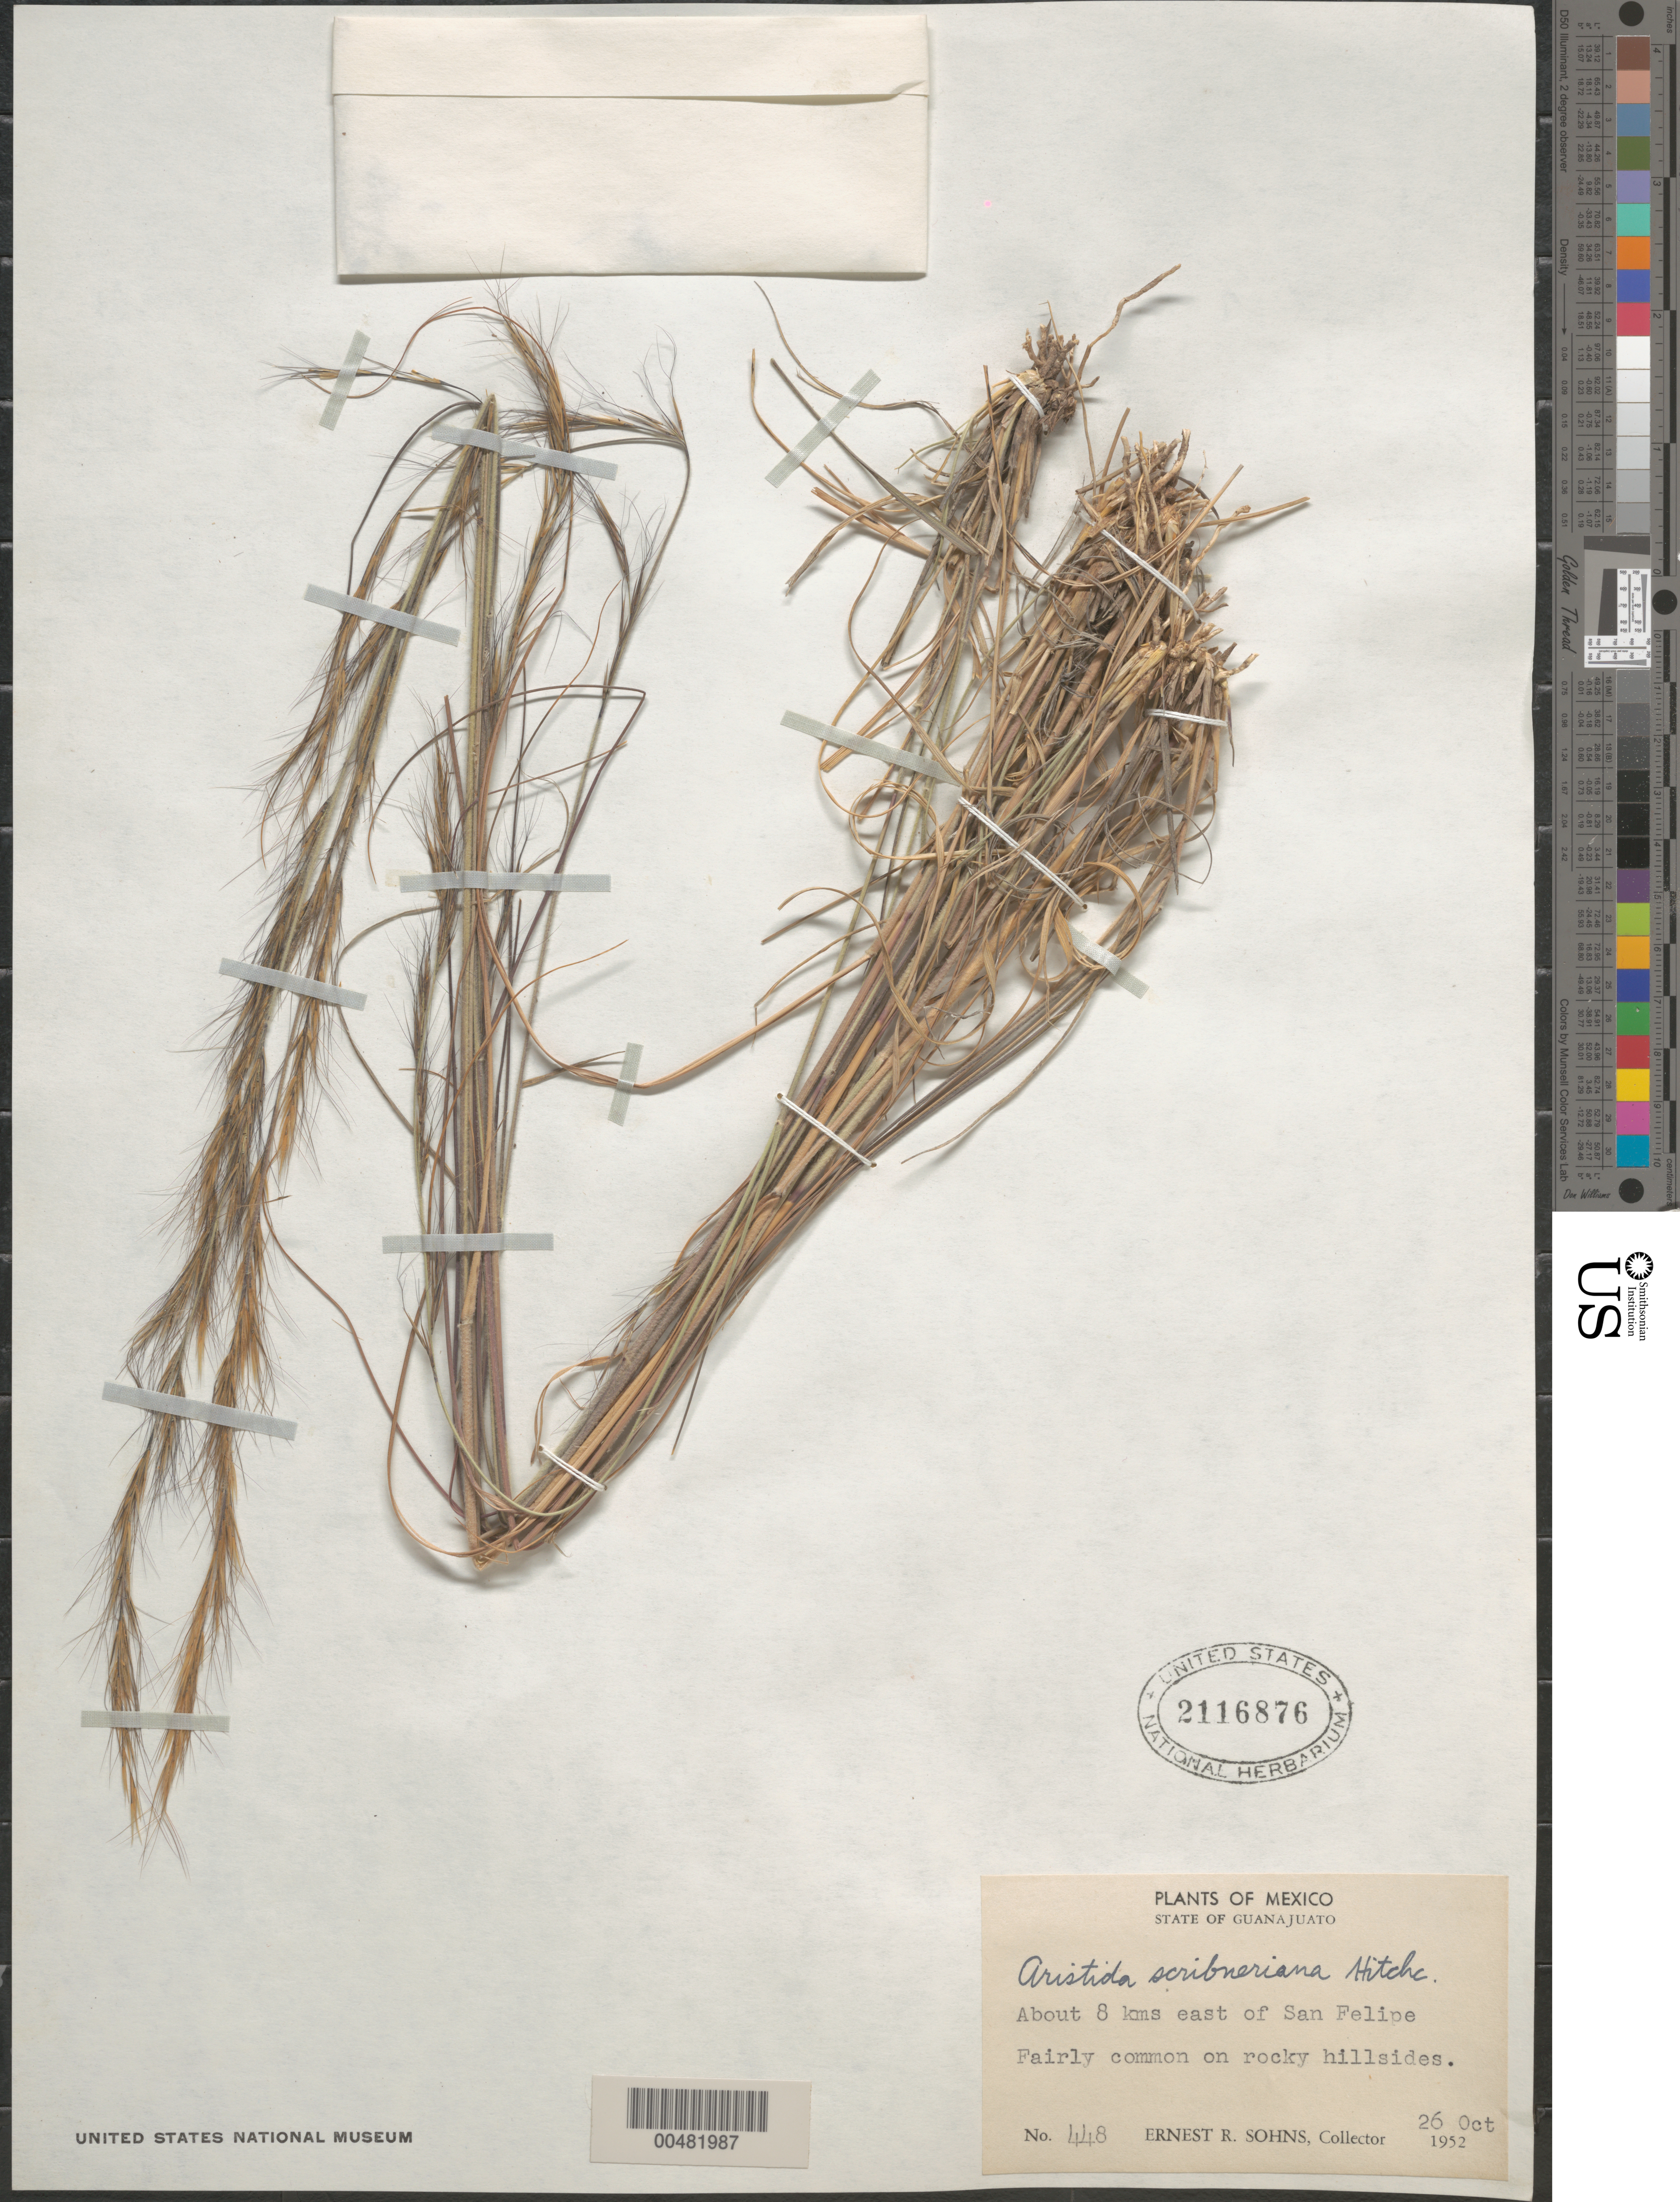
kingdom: Plantae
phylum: Tracheophyta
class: Liliopsida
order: Poales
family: Poaceae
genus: Aristida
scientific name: Aristida scribneriana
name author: Hitchc.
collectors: E. R. Sohns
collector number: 448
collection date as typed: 26 Oct 1952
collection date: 1952-10-26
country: Mexico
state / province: Guanajuato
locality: About 8 km E of San Felipe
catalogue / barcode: US 2116876